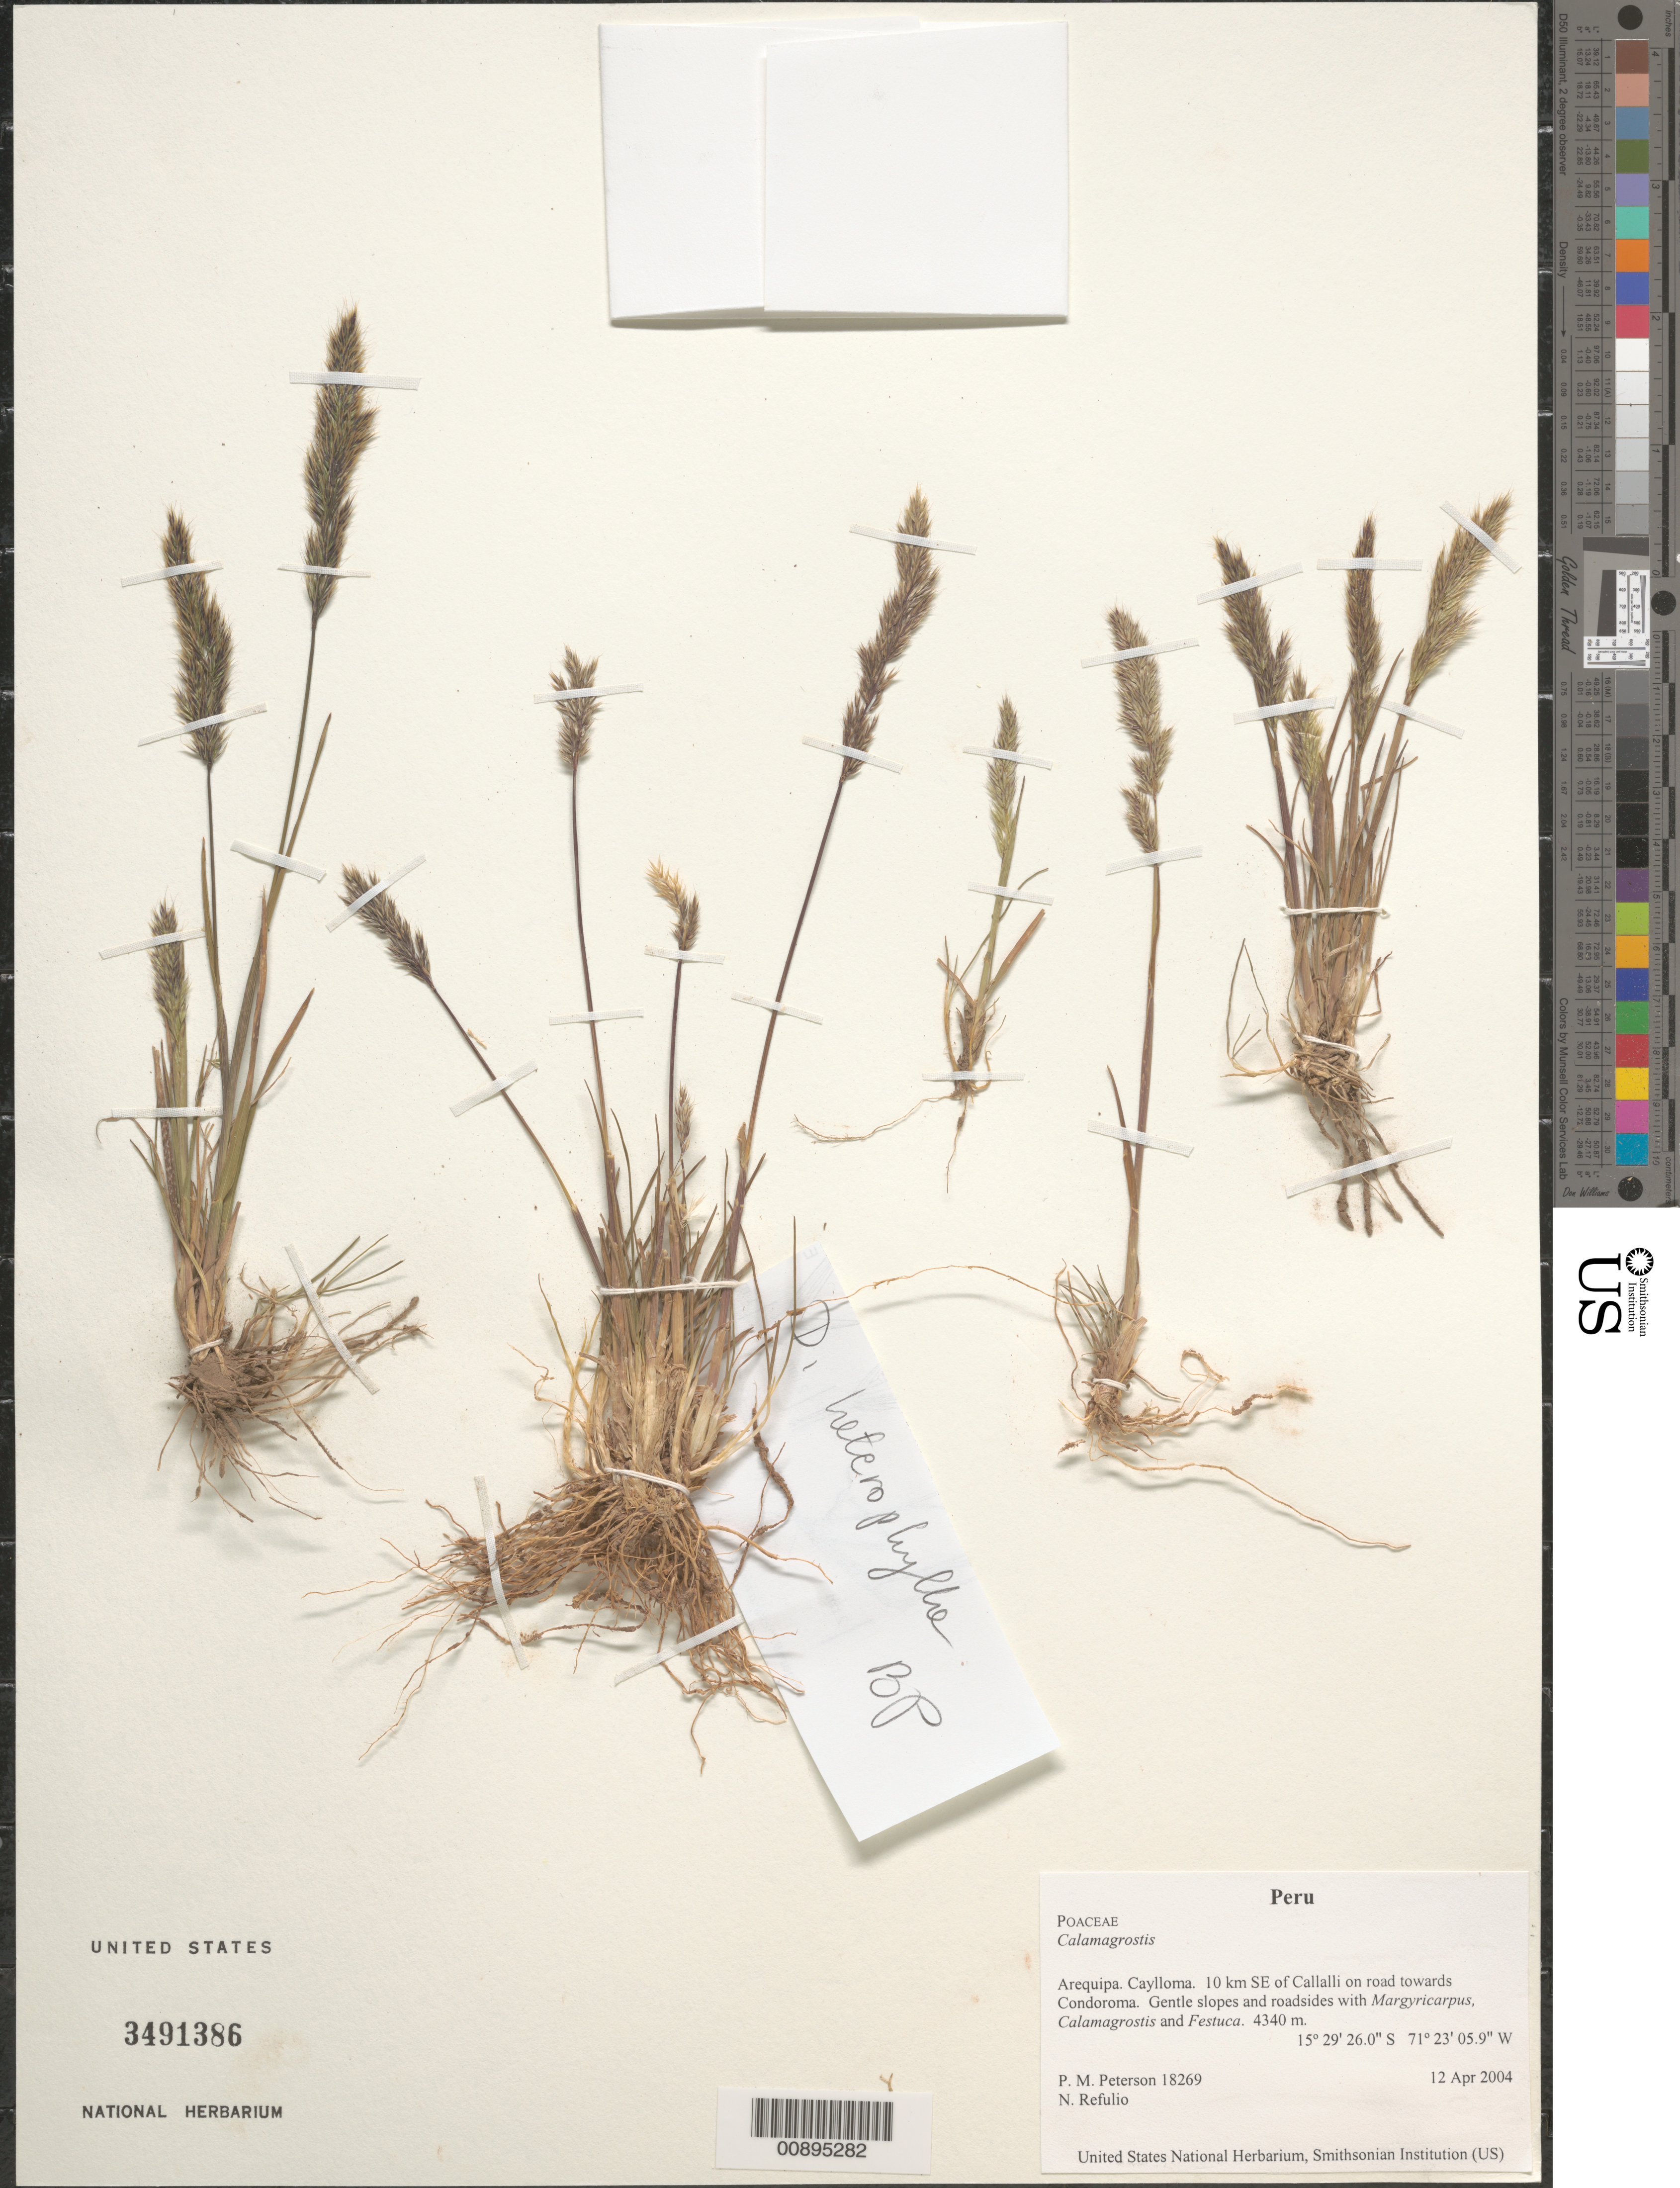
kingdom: Plantae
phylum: Tracheophyta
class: Liliopsida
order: Poales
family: Poaceae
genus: Calamagrostis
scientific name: Calamagrostis sp.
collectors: P. M. Peterson & N. Refulio-Rodríguez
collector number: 18269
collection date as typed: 12 Apr 2004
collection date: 2004-04-12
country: Peru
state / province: Arequipa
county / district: Caylloma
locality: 10 km SE of Callalli on road towards Condoroma. Gentle slopes and roadsides with Margyricarpus, Calamagrostis and Festuca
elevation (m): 4340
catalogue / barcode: US 3491386